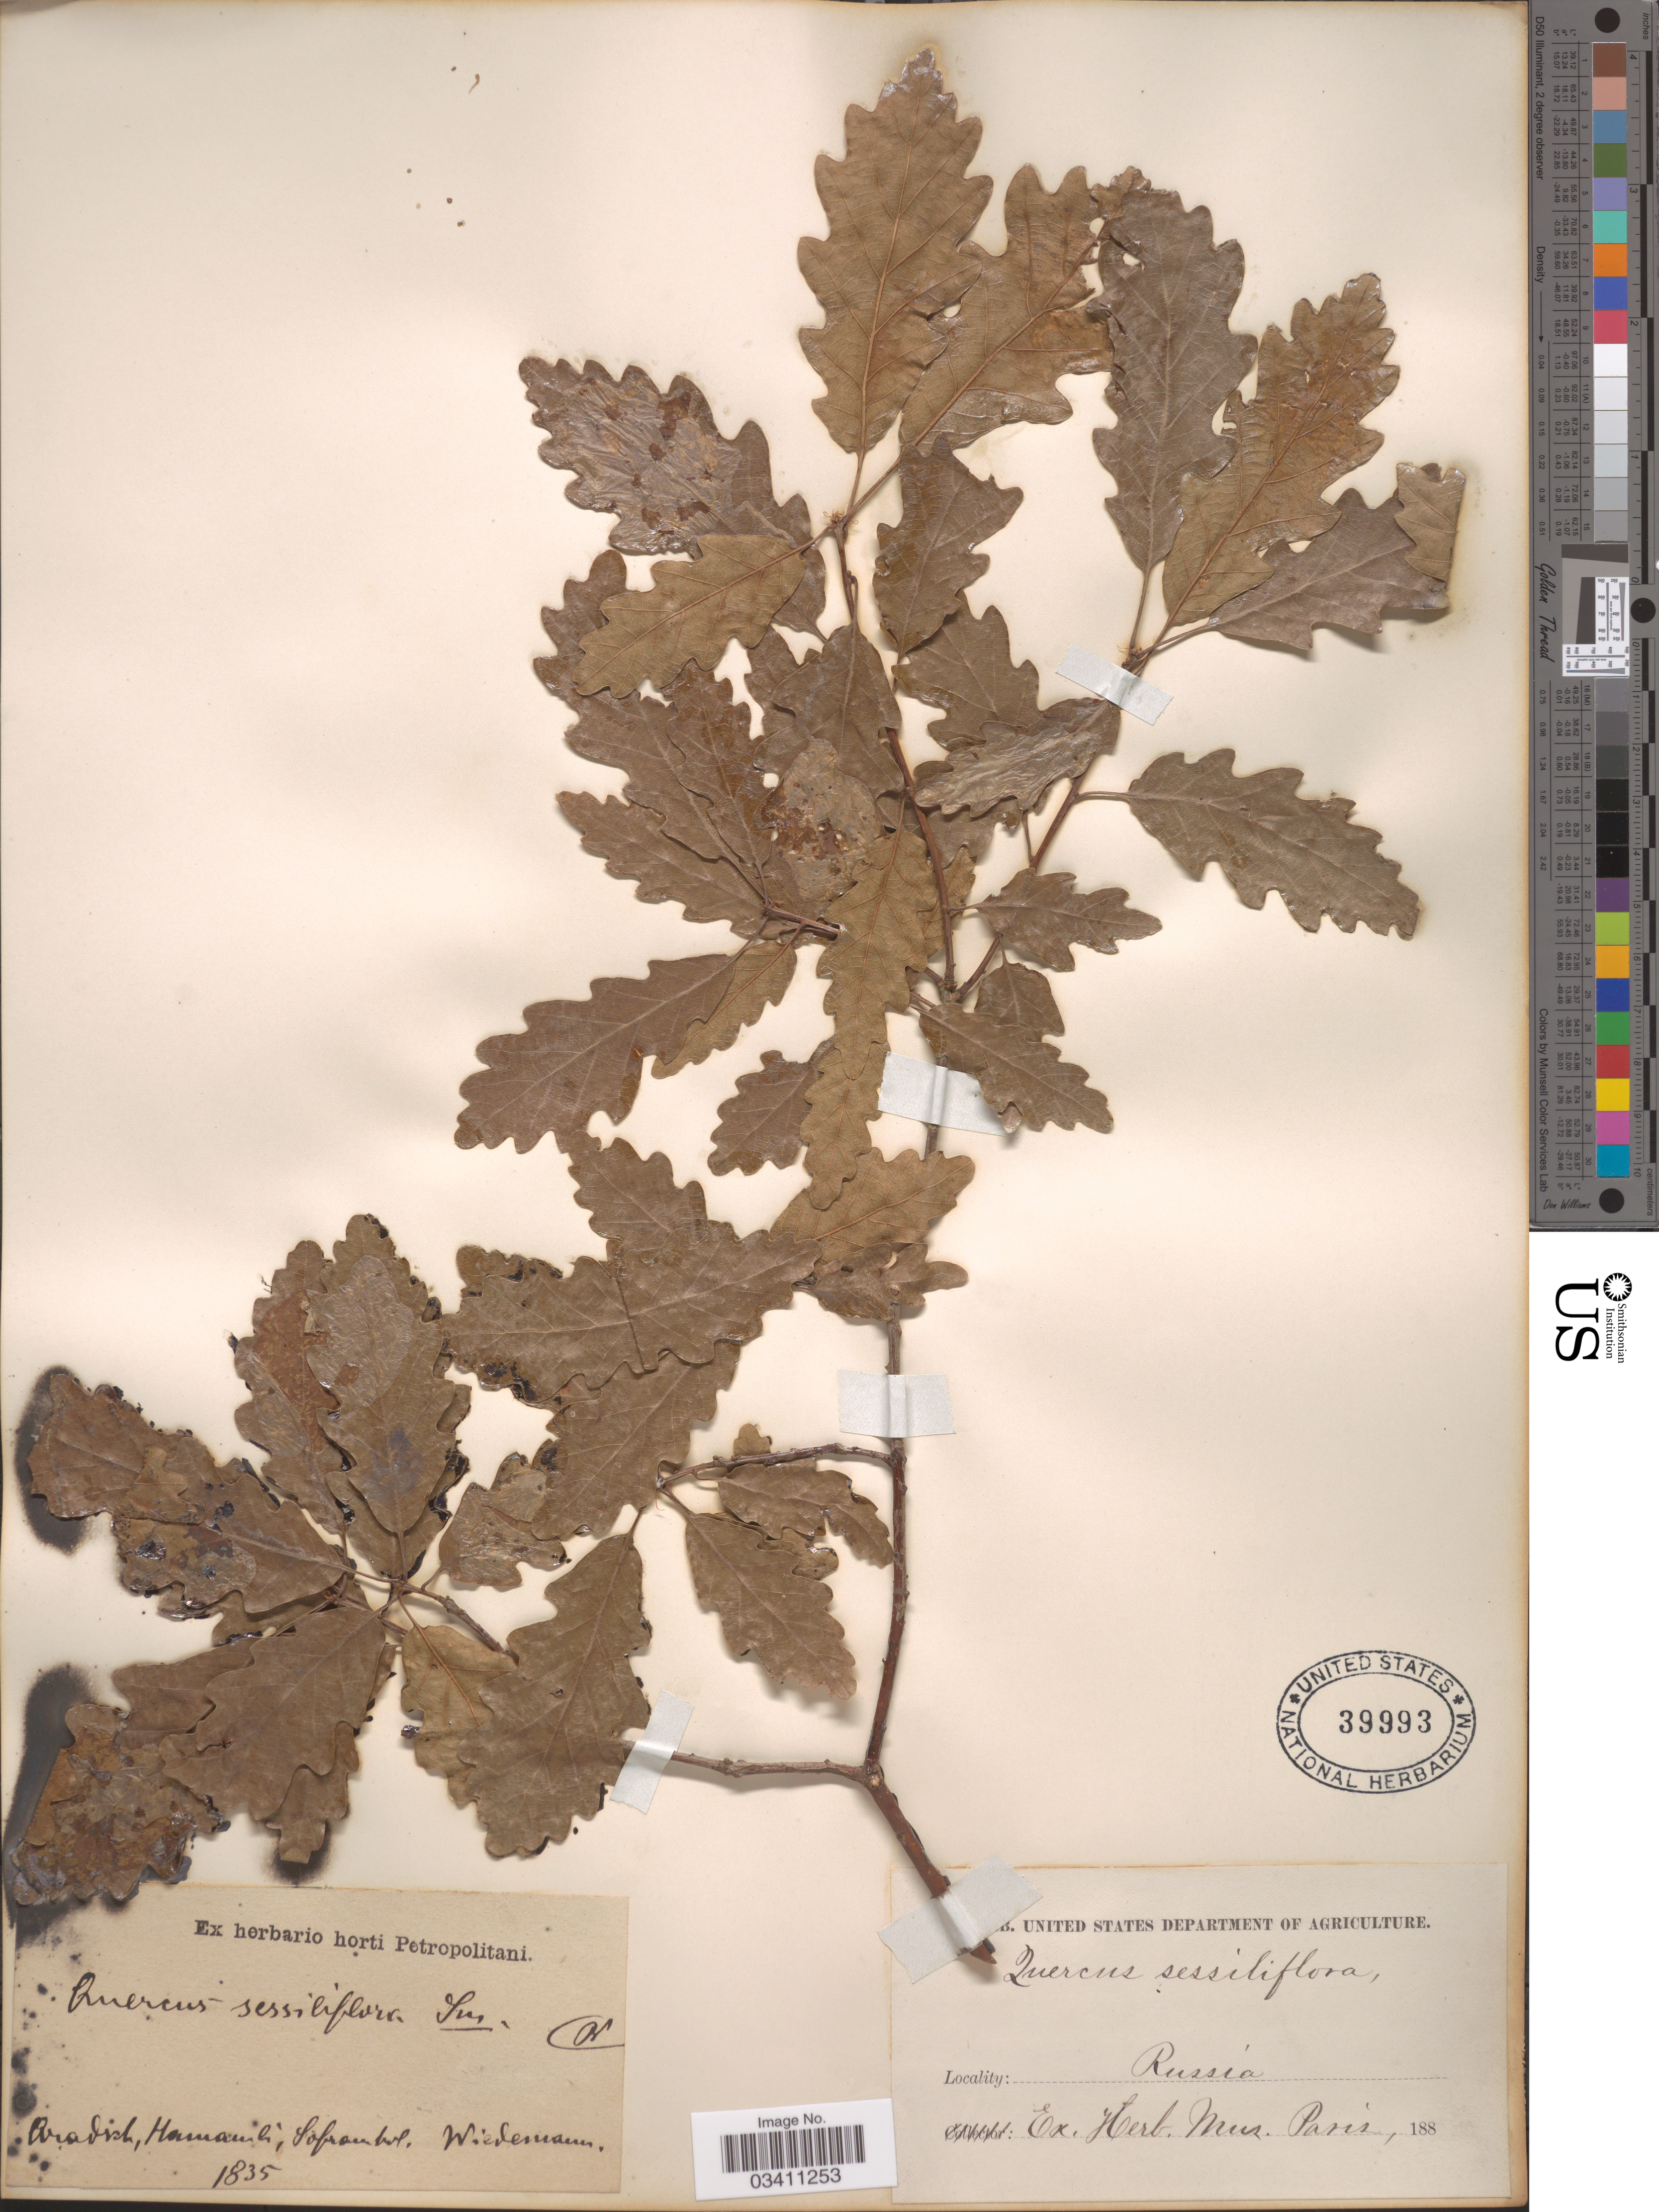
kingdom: Plantae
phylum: Tracheophyta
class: Magnoliopsida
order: Fagales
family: Fagaceae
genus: Quercus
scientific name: Quercus sessiliflora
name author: Salisb.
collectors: Wiedemann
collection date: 1835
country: Turkey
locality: Aradish, Hamanili, Sofranbol. [interpreted]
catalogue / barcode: US 39993